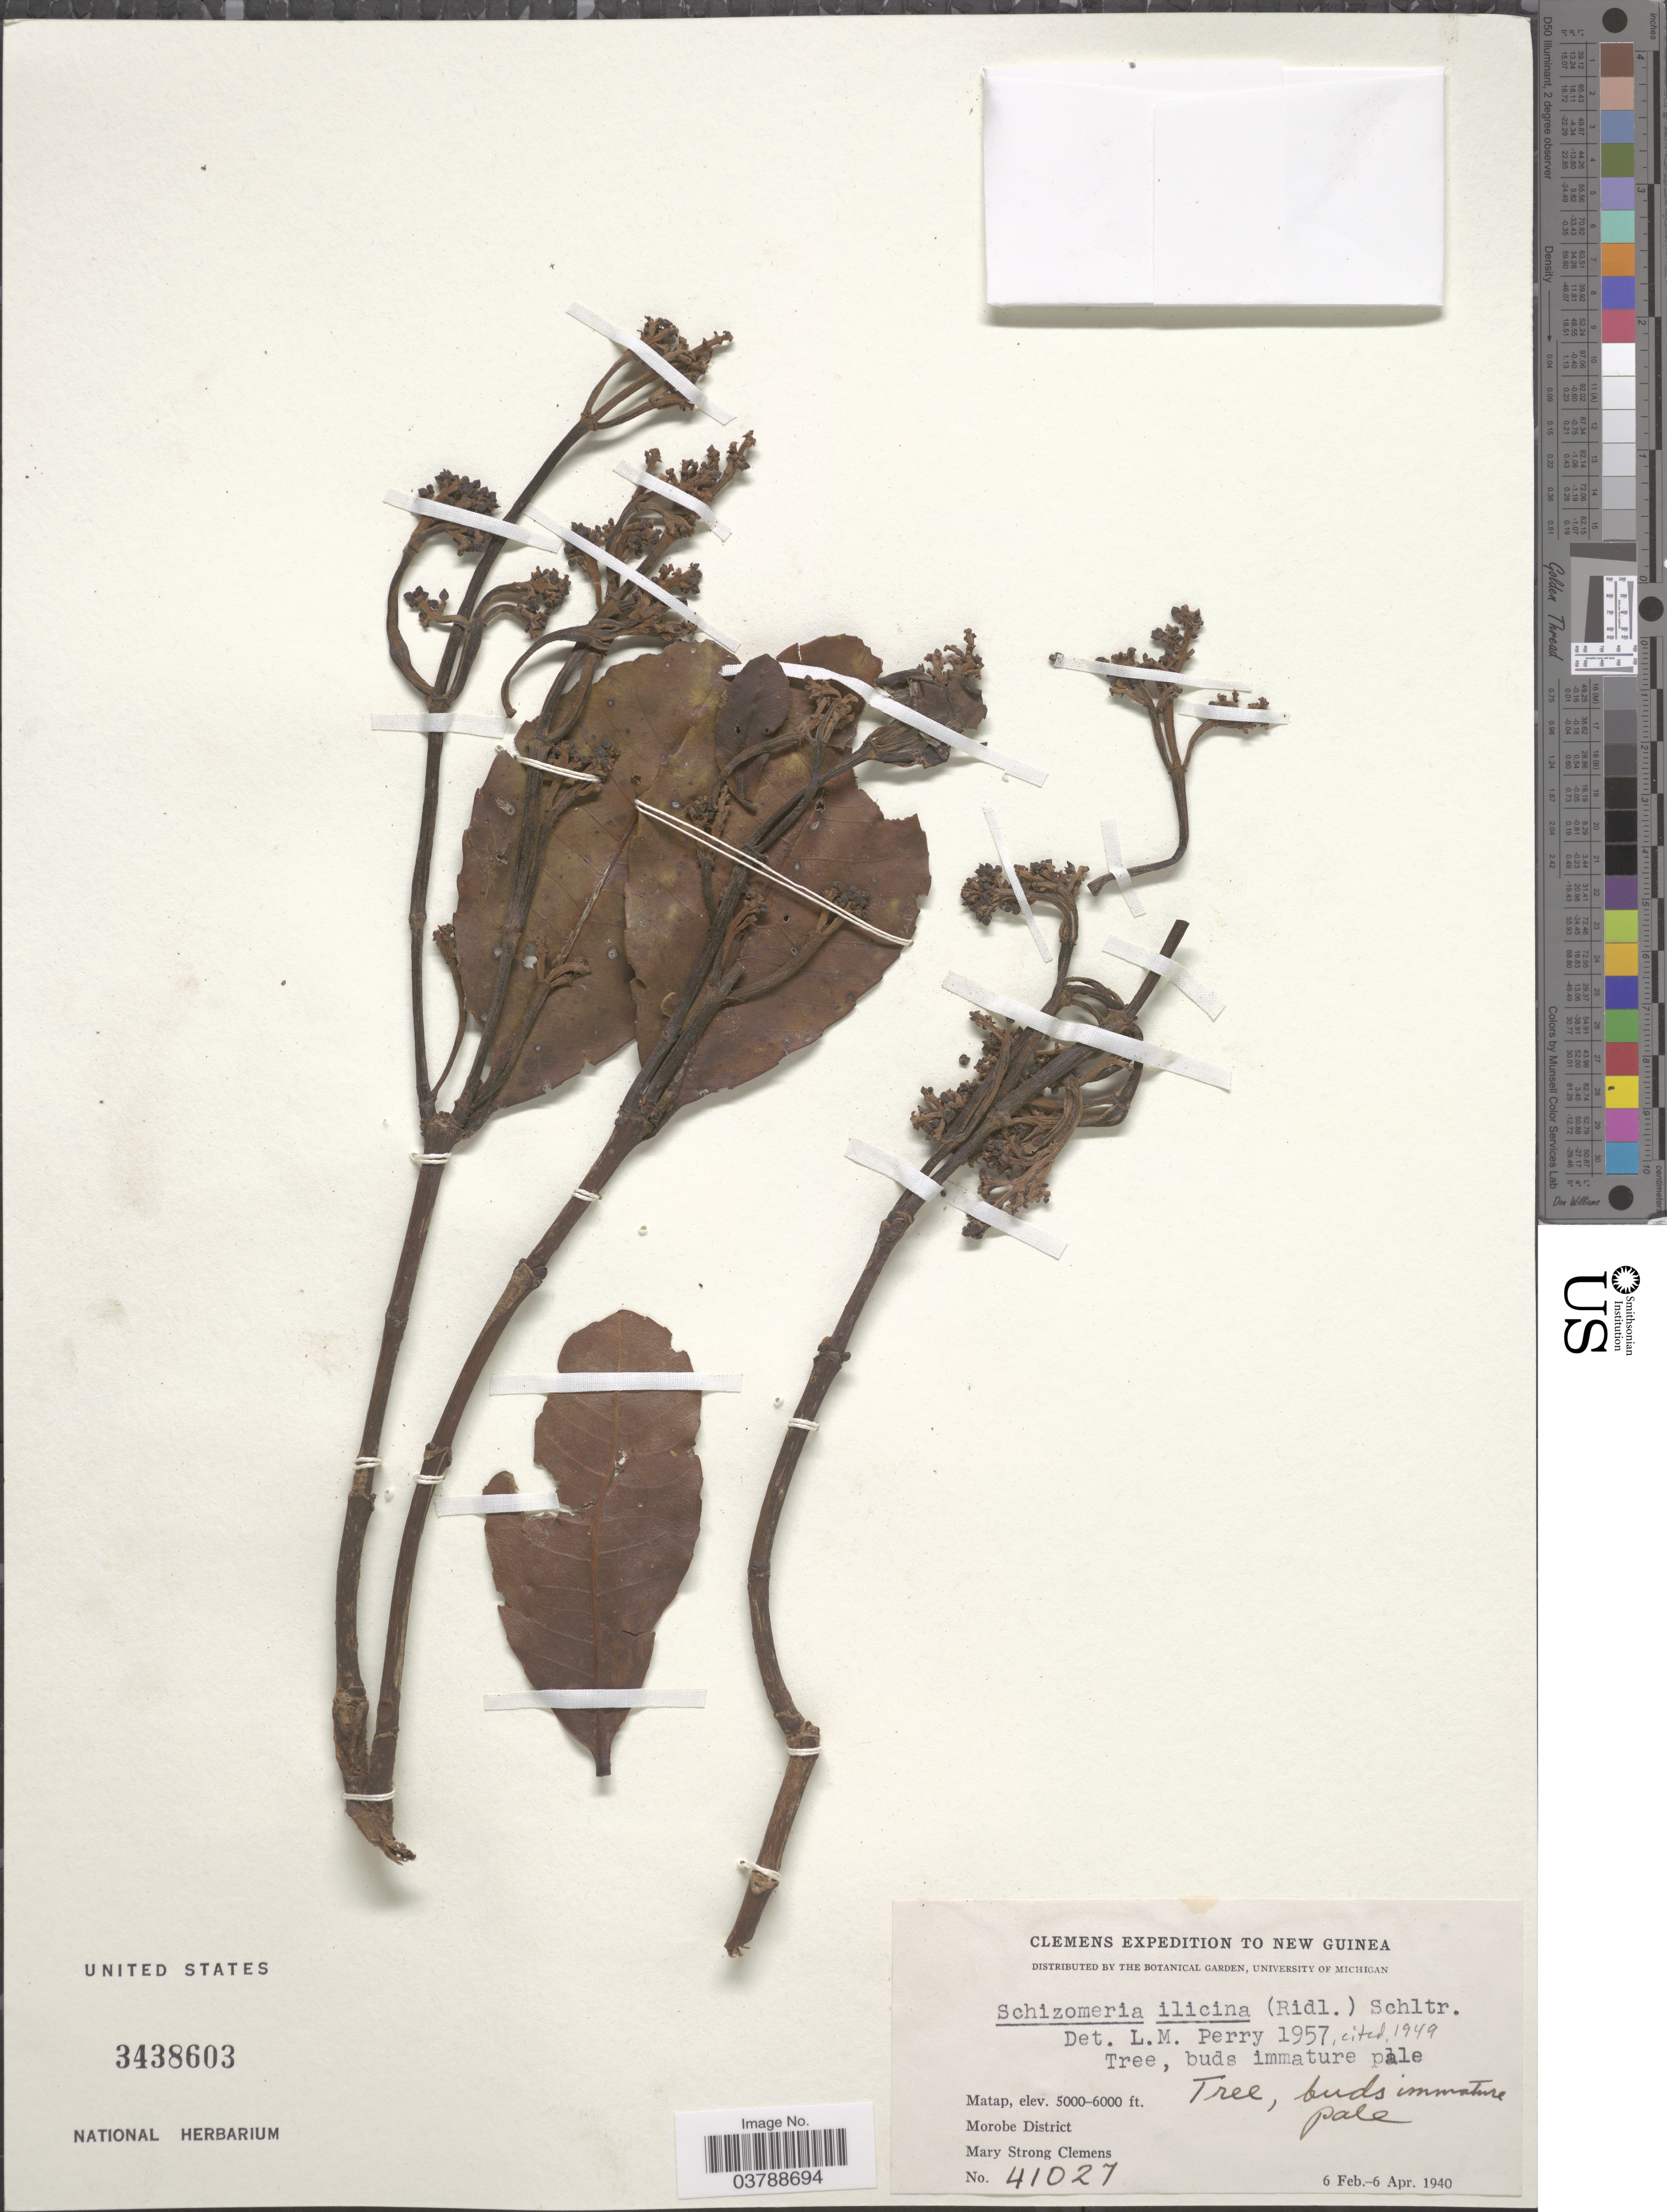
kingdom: Plantae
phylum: Tracheophyta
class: Magnoliopsida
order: Oxalidales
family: Cunoniaceae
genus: Schizomeria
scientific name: Schizomeria iliciana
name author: (Ridl.) Schltr.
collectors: M. S. Clemens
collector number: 41027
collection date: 1940-02-06/1940-04-06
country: Papua New Guinea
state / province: Morobe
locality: New Guinea. Matap. Morobe Dsitrict.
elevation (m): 1524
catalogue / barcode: US 3438603